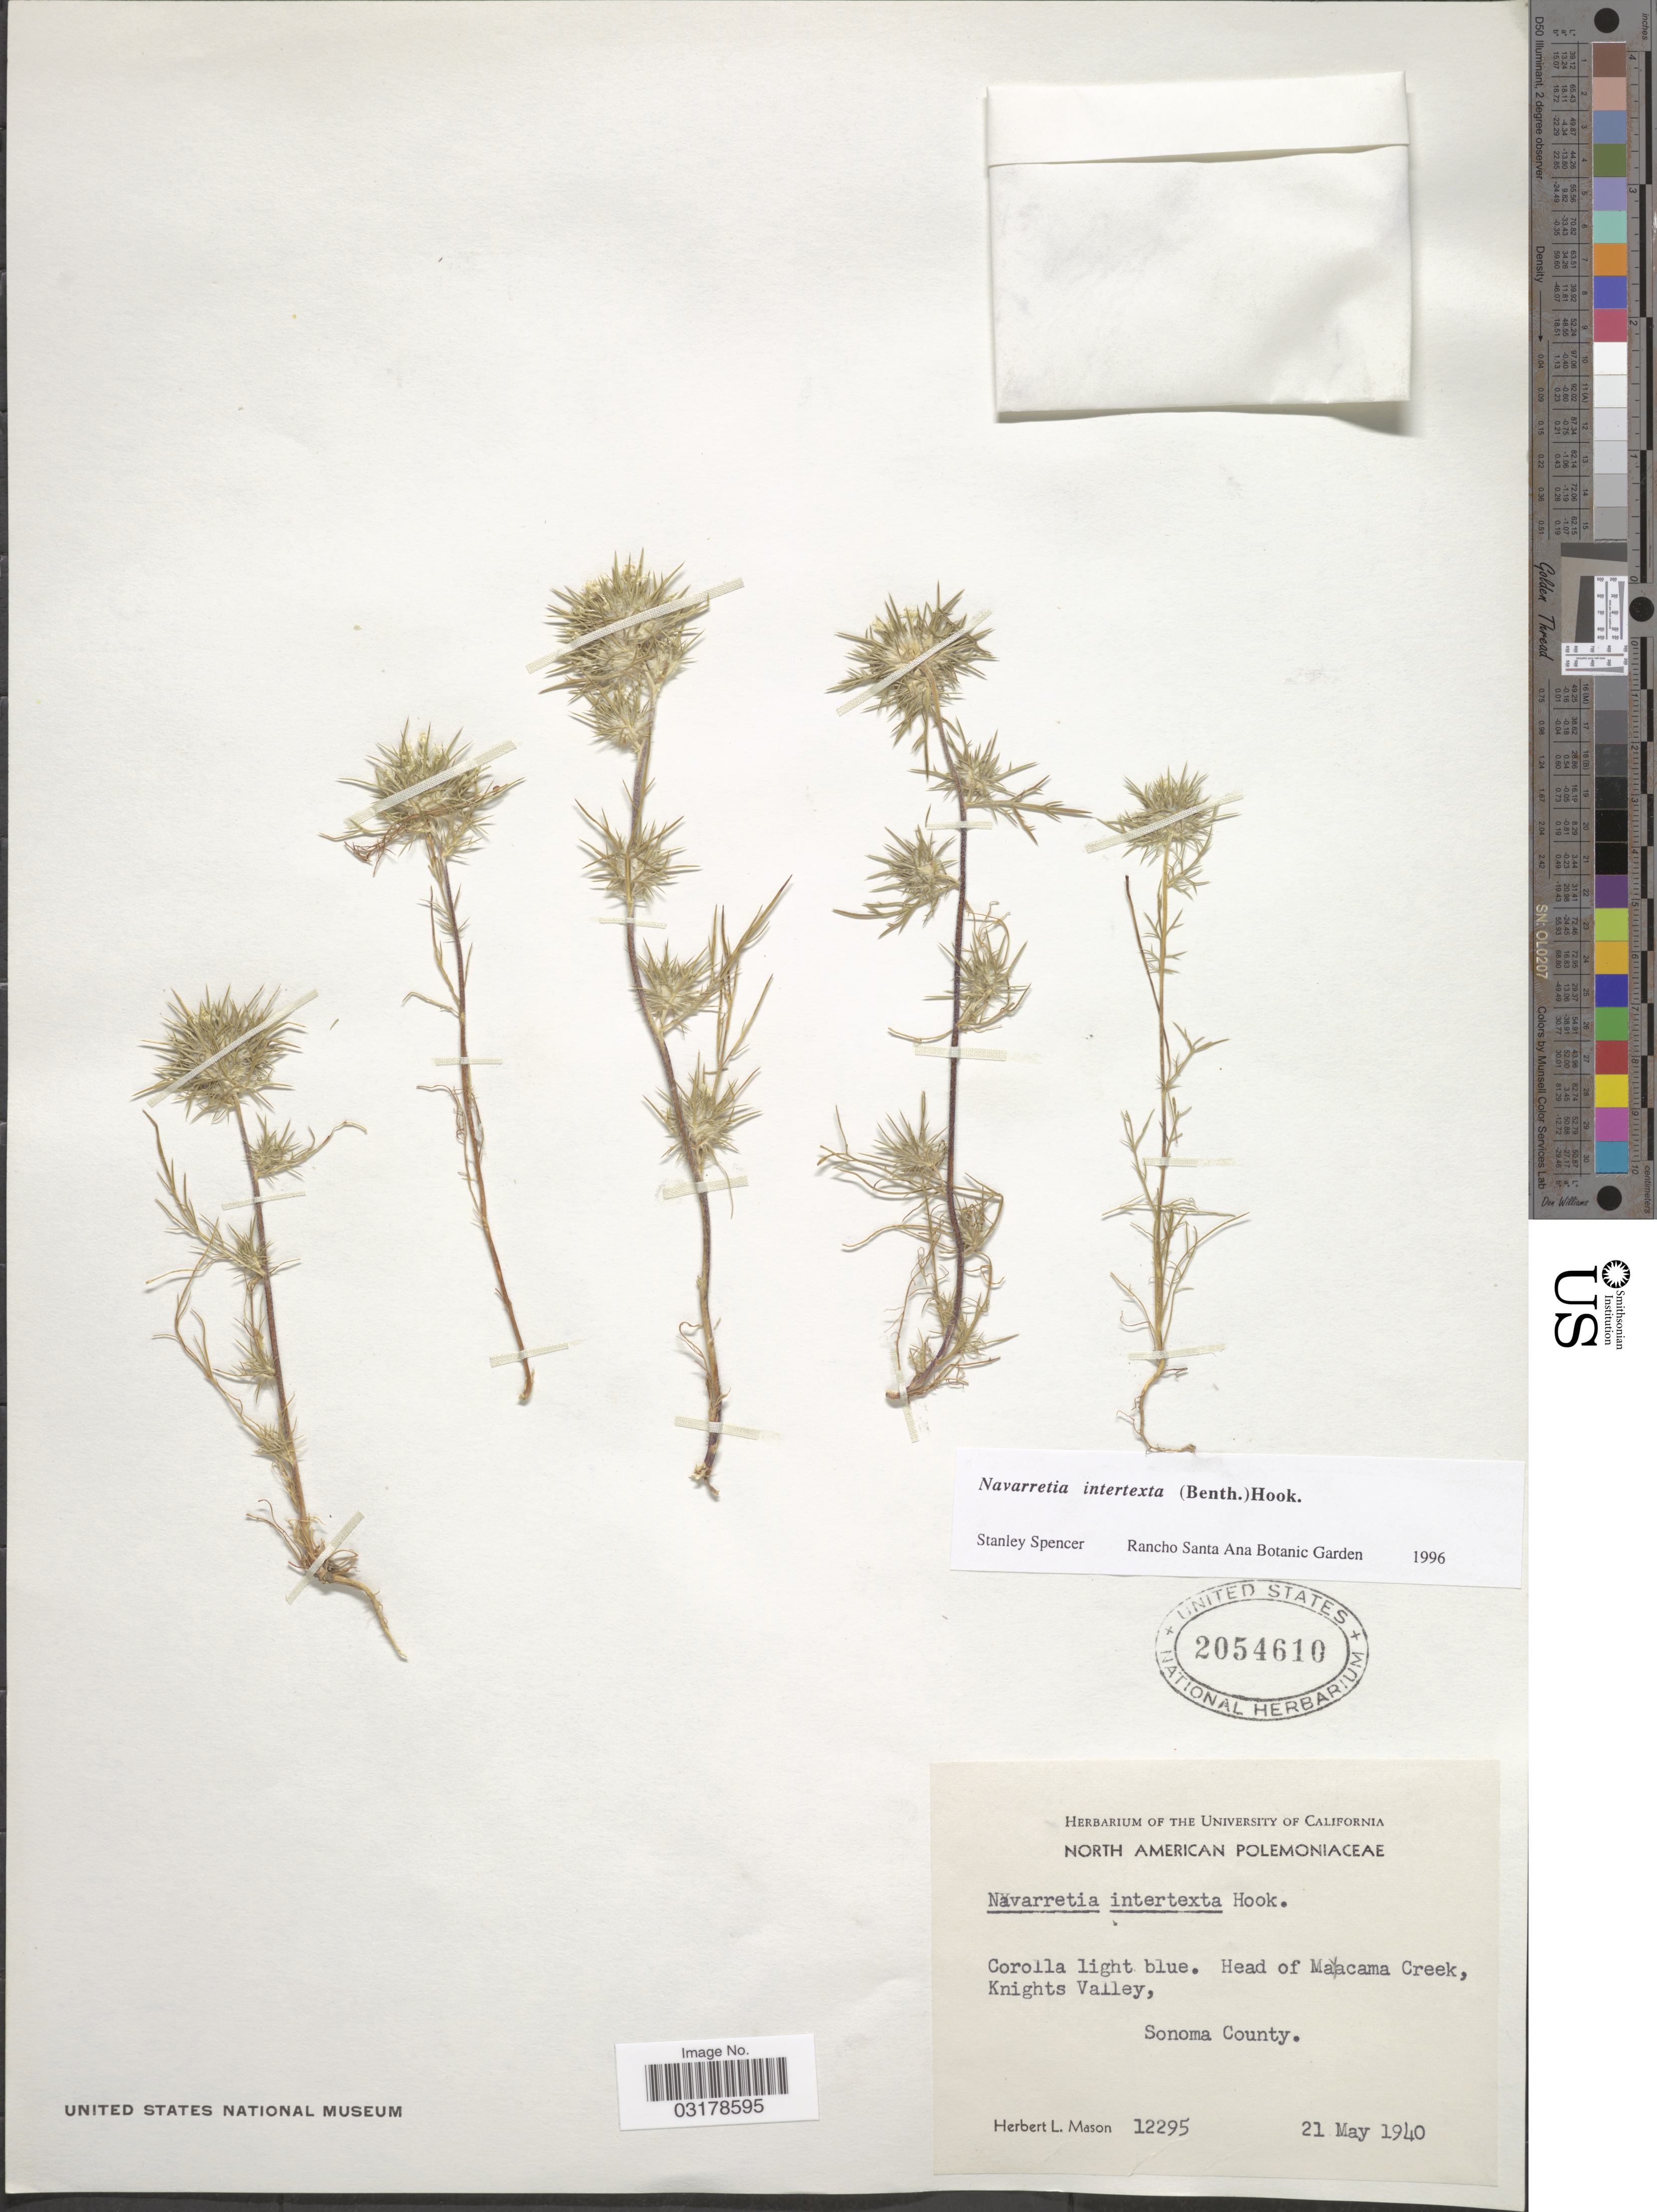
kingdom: Plantae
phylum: Tracheophyta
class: Magnoliopsida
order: Ericales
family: Polemoniaceae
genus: Navarretia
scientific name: Navarretia intertexta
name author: (Benth.) Hook.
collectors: H. L. Mason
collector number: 12295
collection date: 1940-05-21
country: United States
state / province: California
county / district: Sonoma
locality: Head of Mayacama Creek, Knights Valley, Sonoma County.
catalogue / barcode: US 2054610